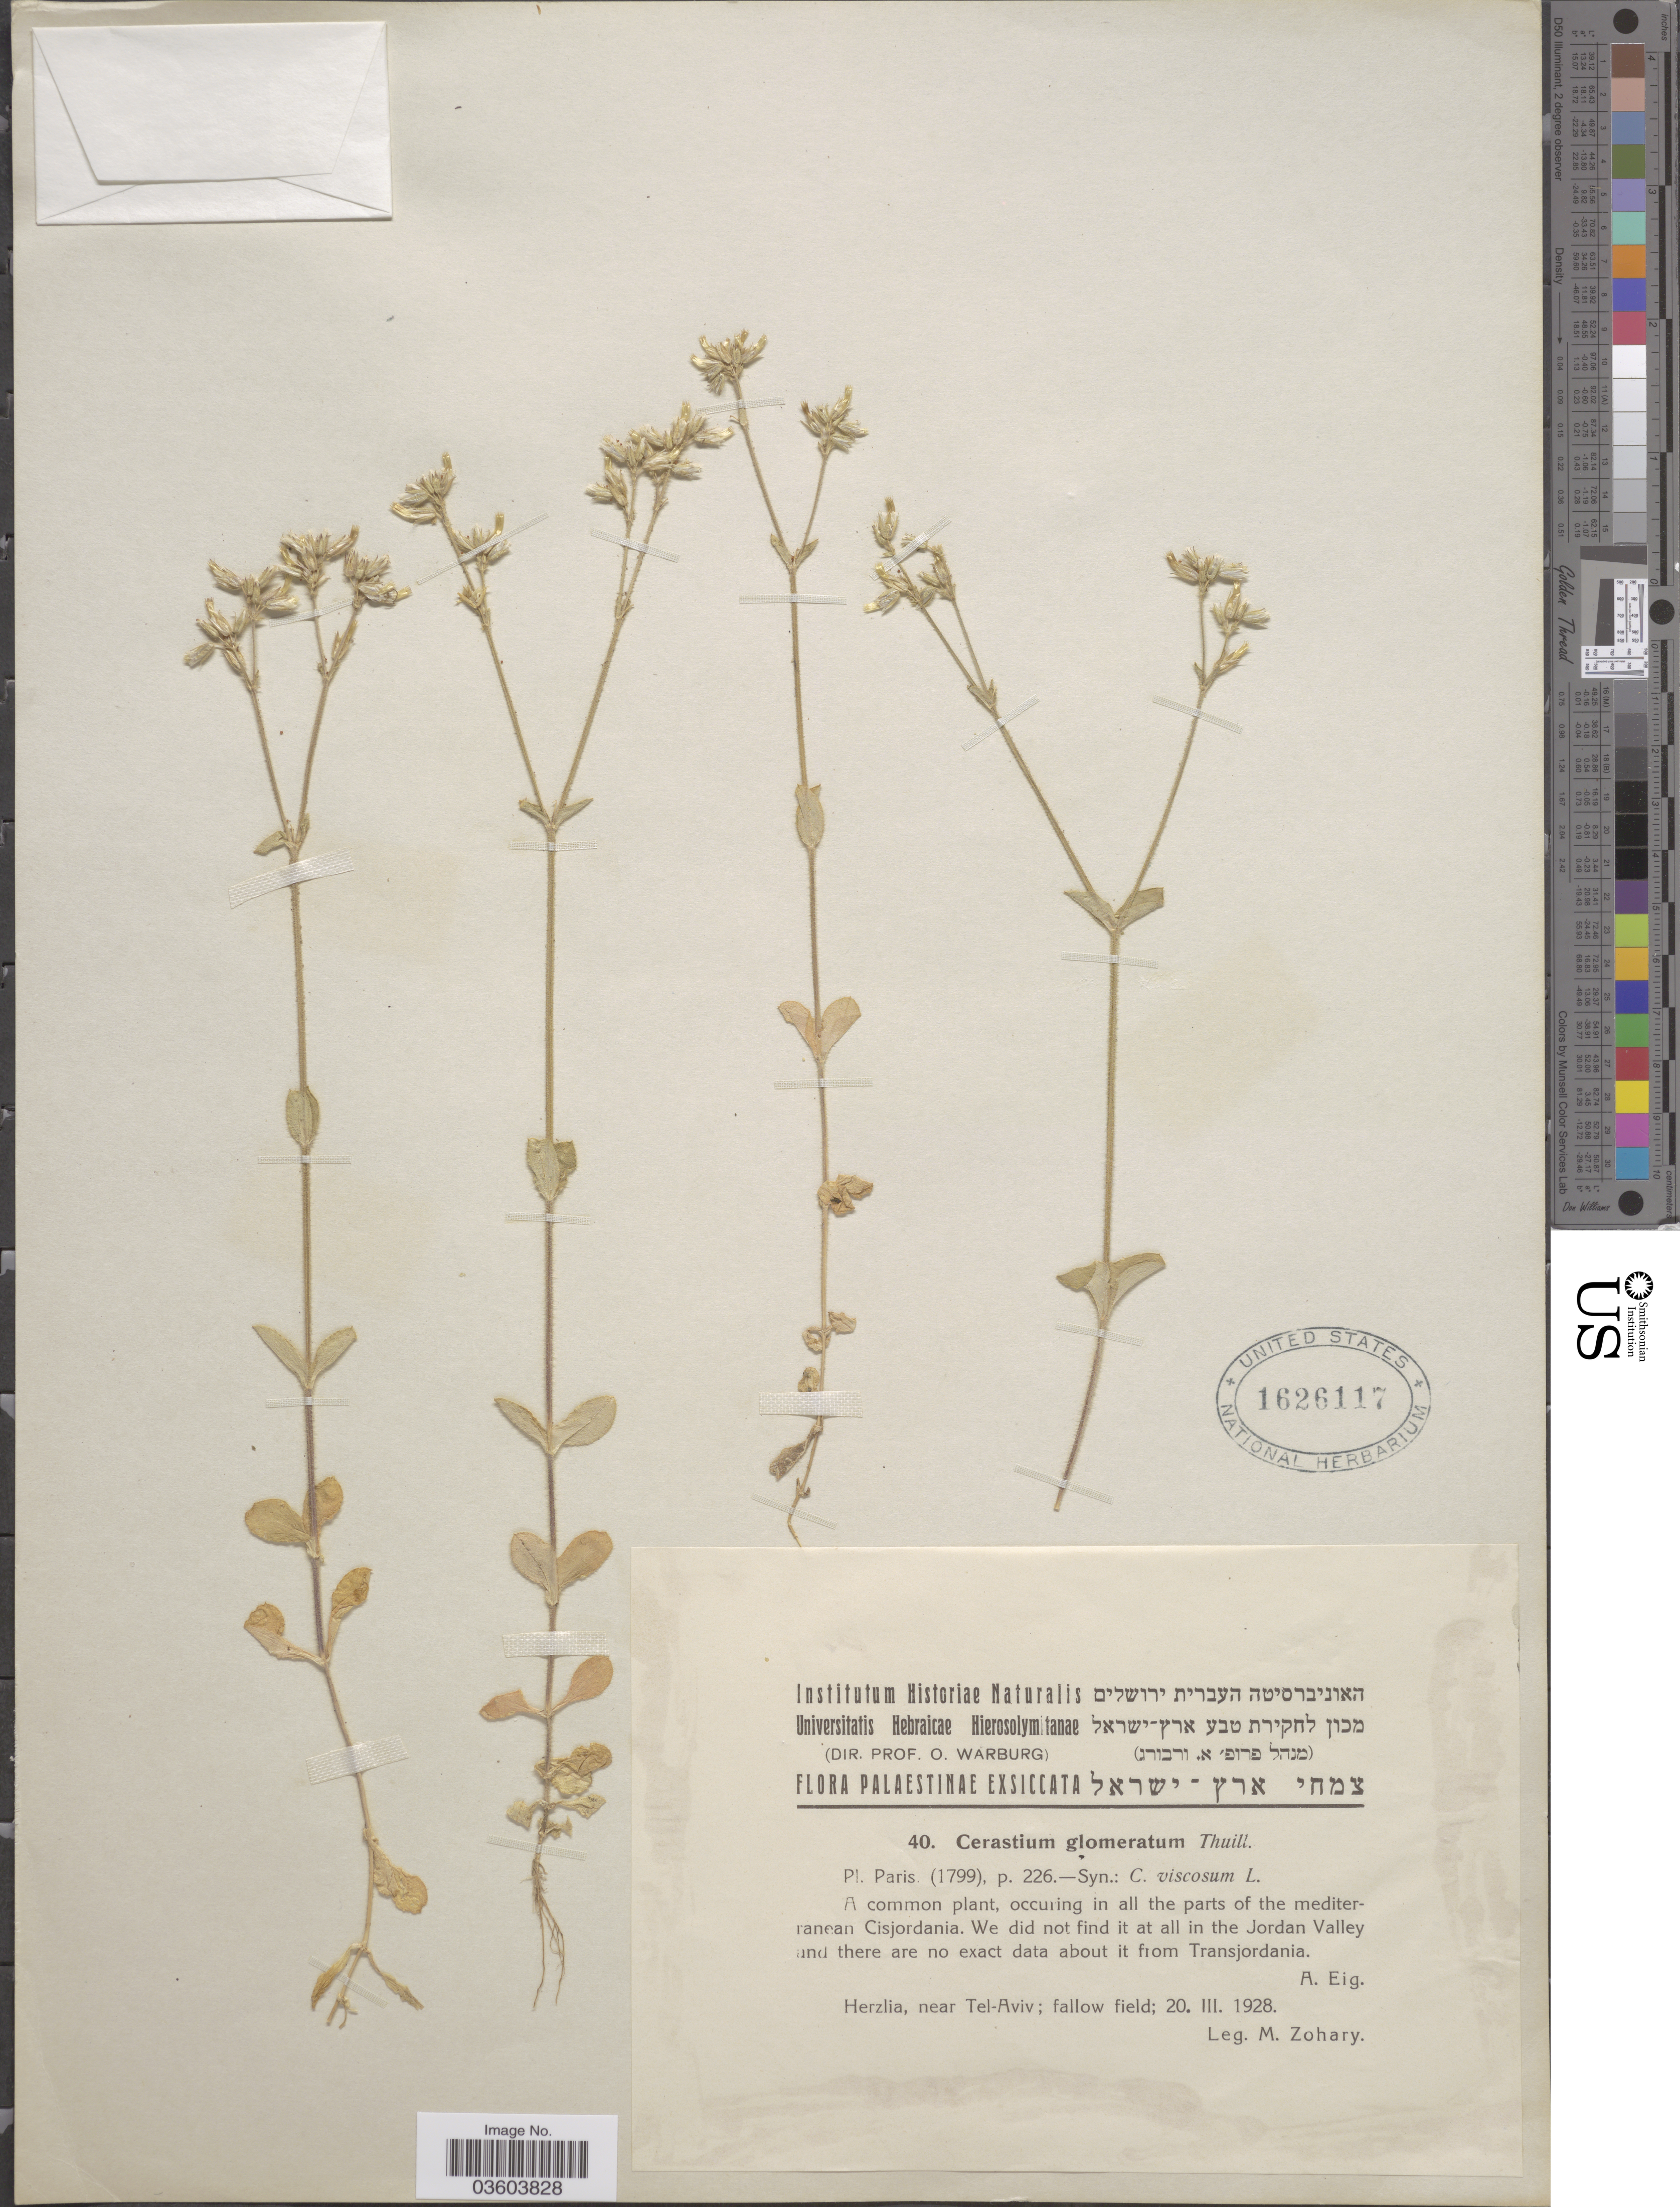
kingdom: Plantae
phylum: Tracheophyta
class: Magnoliopsida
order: Caryophyllales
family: Caryophyllaceae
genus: Cerastium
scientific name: Cerastium glomeratum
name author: Thuill.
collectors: M. Zohary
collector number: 40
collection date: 1928-03-20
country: Israel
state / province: Tel Aviv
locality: Palaestinae. Herzlia, near Tel-Aviv; fallow field.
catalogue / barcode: US 1626117